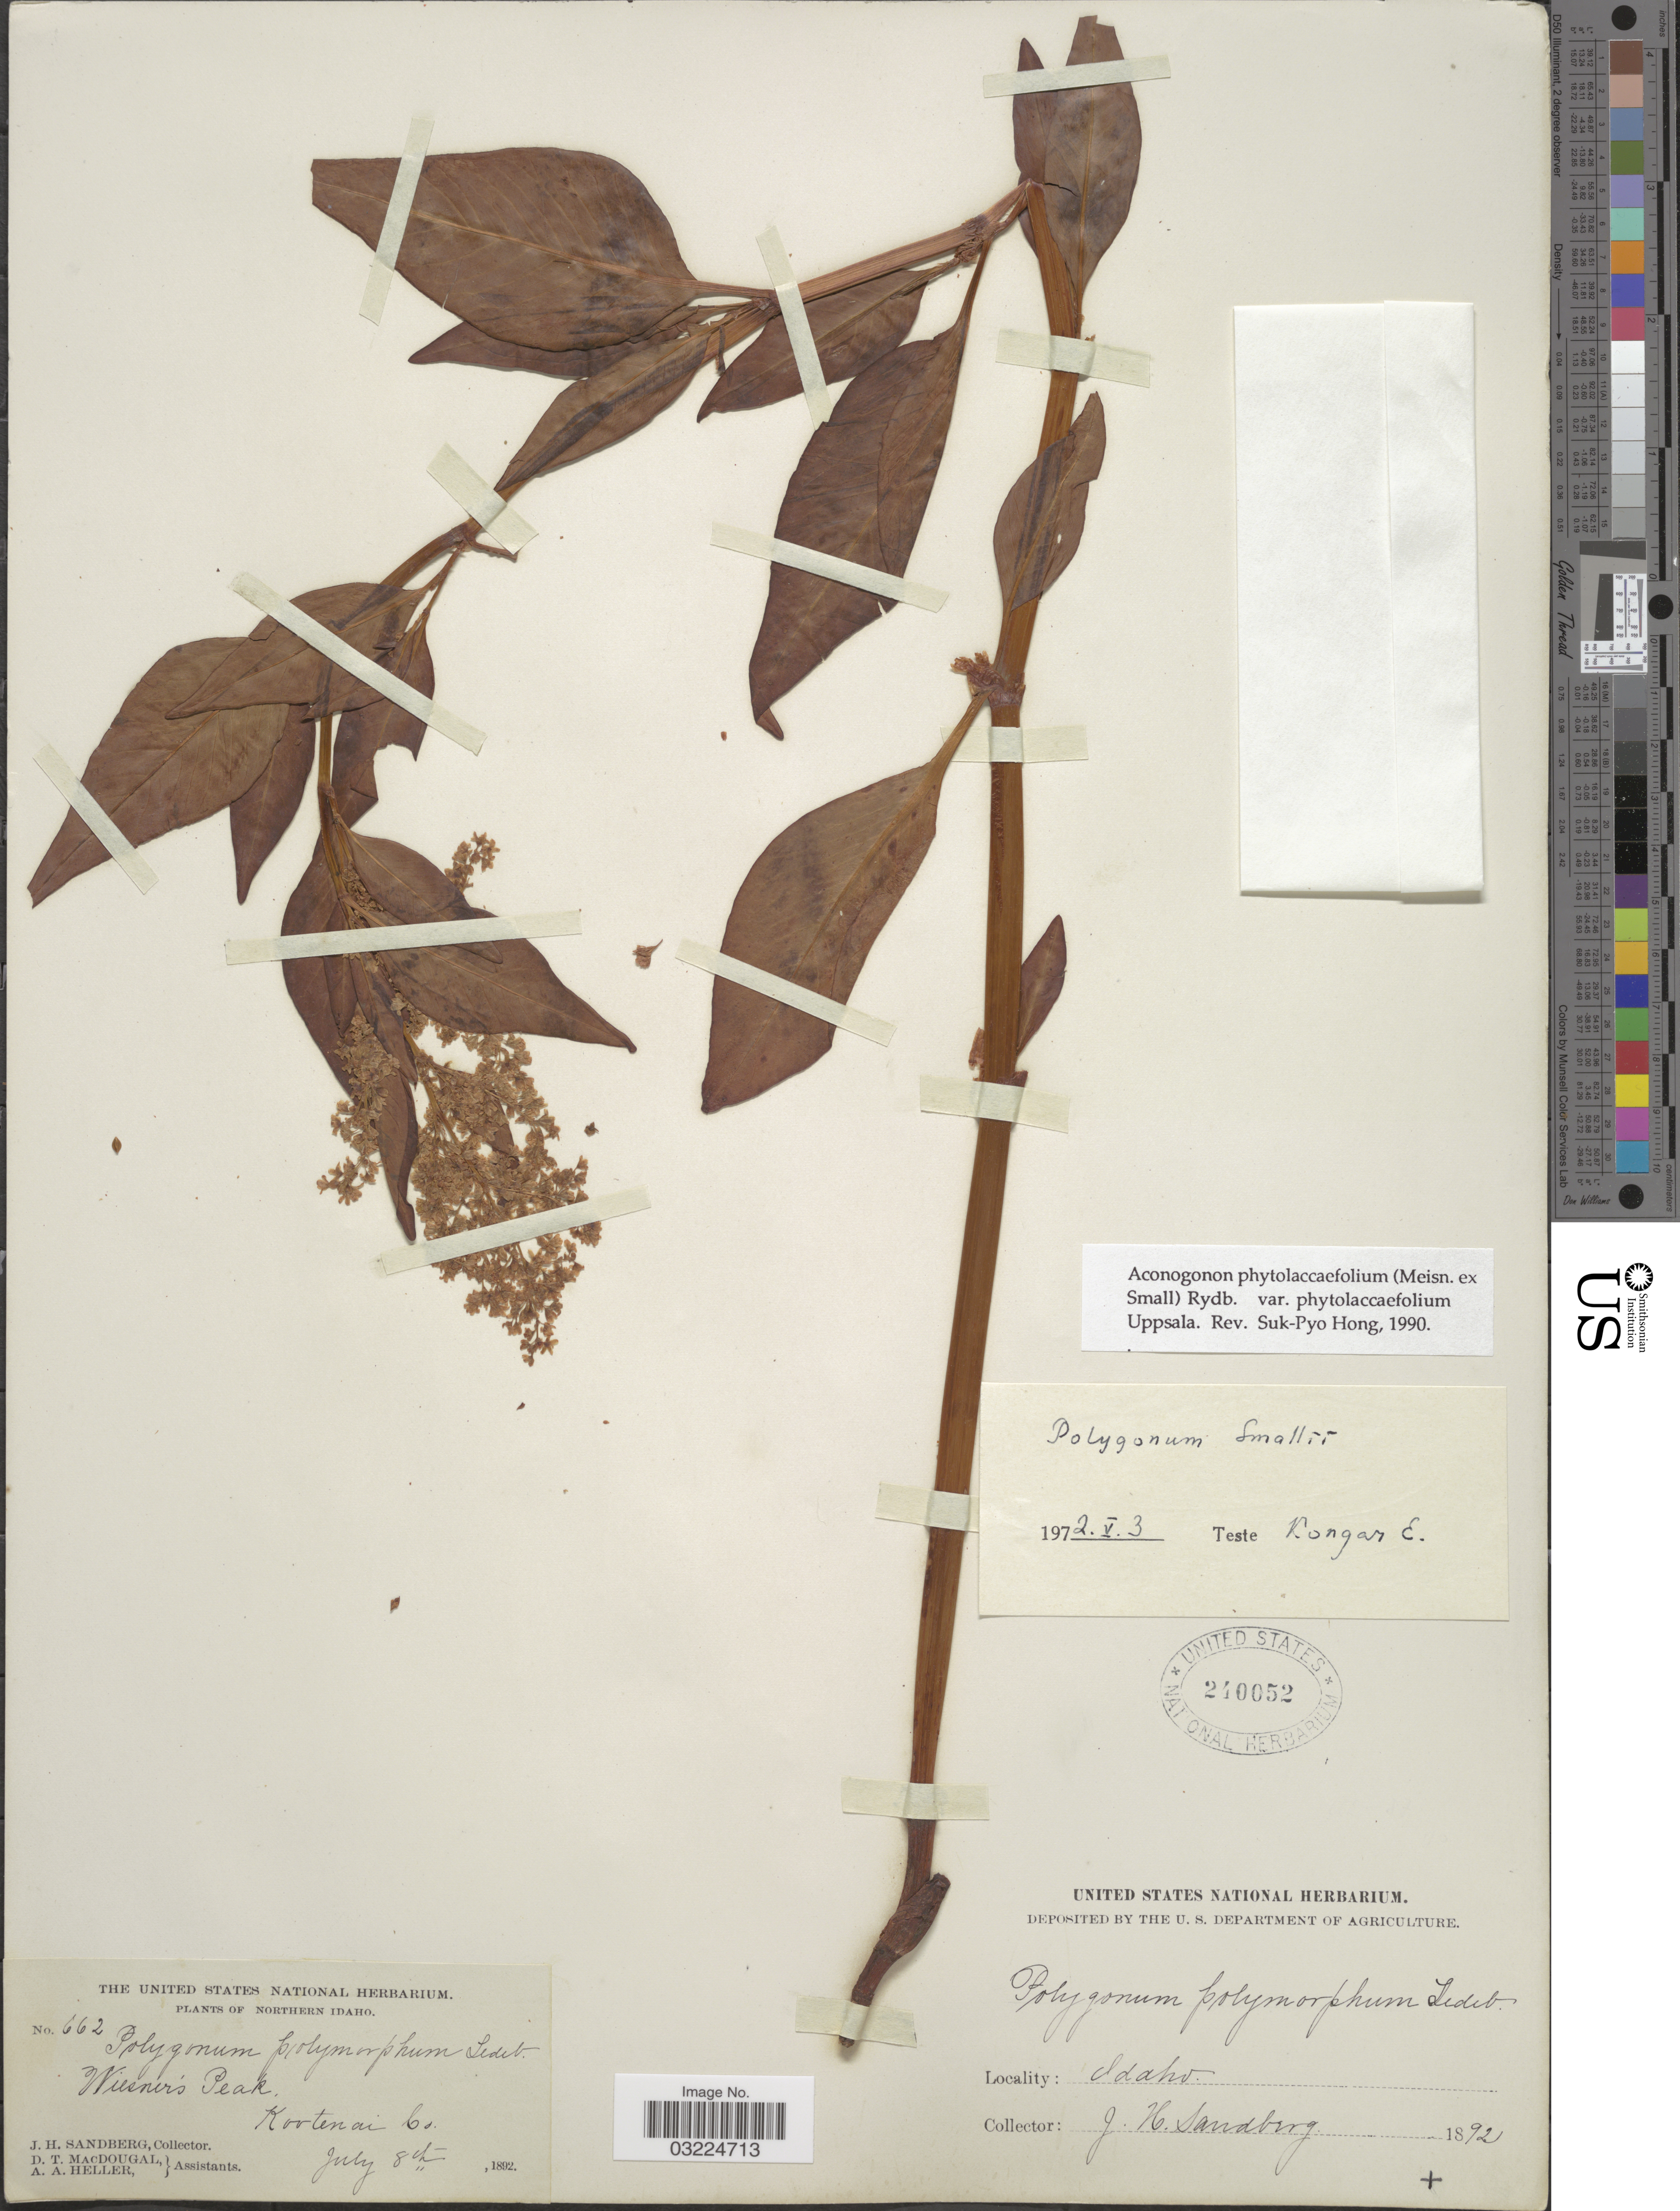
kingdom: Plantae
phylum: Tracheophyta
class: Magnoliopsida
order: Caryophyllales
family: Polygonaceae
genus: Koenigia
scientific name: Koenigia phytolaccifolia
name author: (Meisn. ex Small) T.M. Schust. & Reveal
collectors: J. H. Sandberg, D. T. MacDougal & A. A. Heller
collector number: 662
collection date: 1892-07-08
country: United States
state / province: Idaho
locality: Northern Idaho. Wiesner's Peak, Kootenai Co.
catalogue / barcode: US 240052